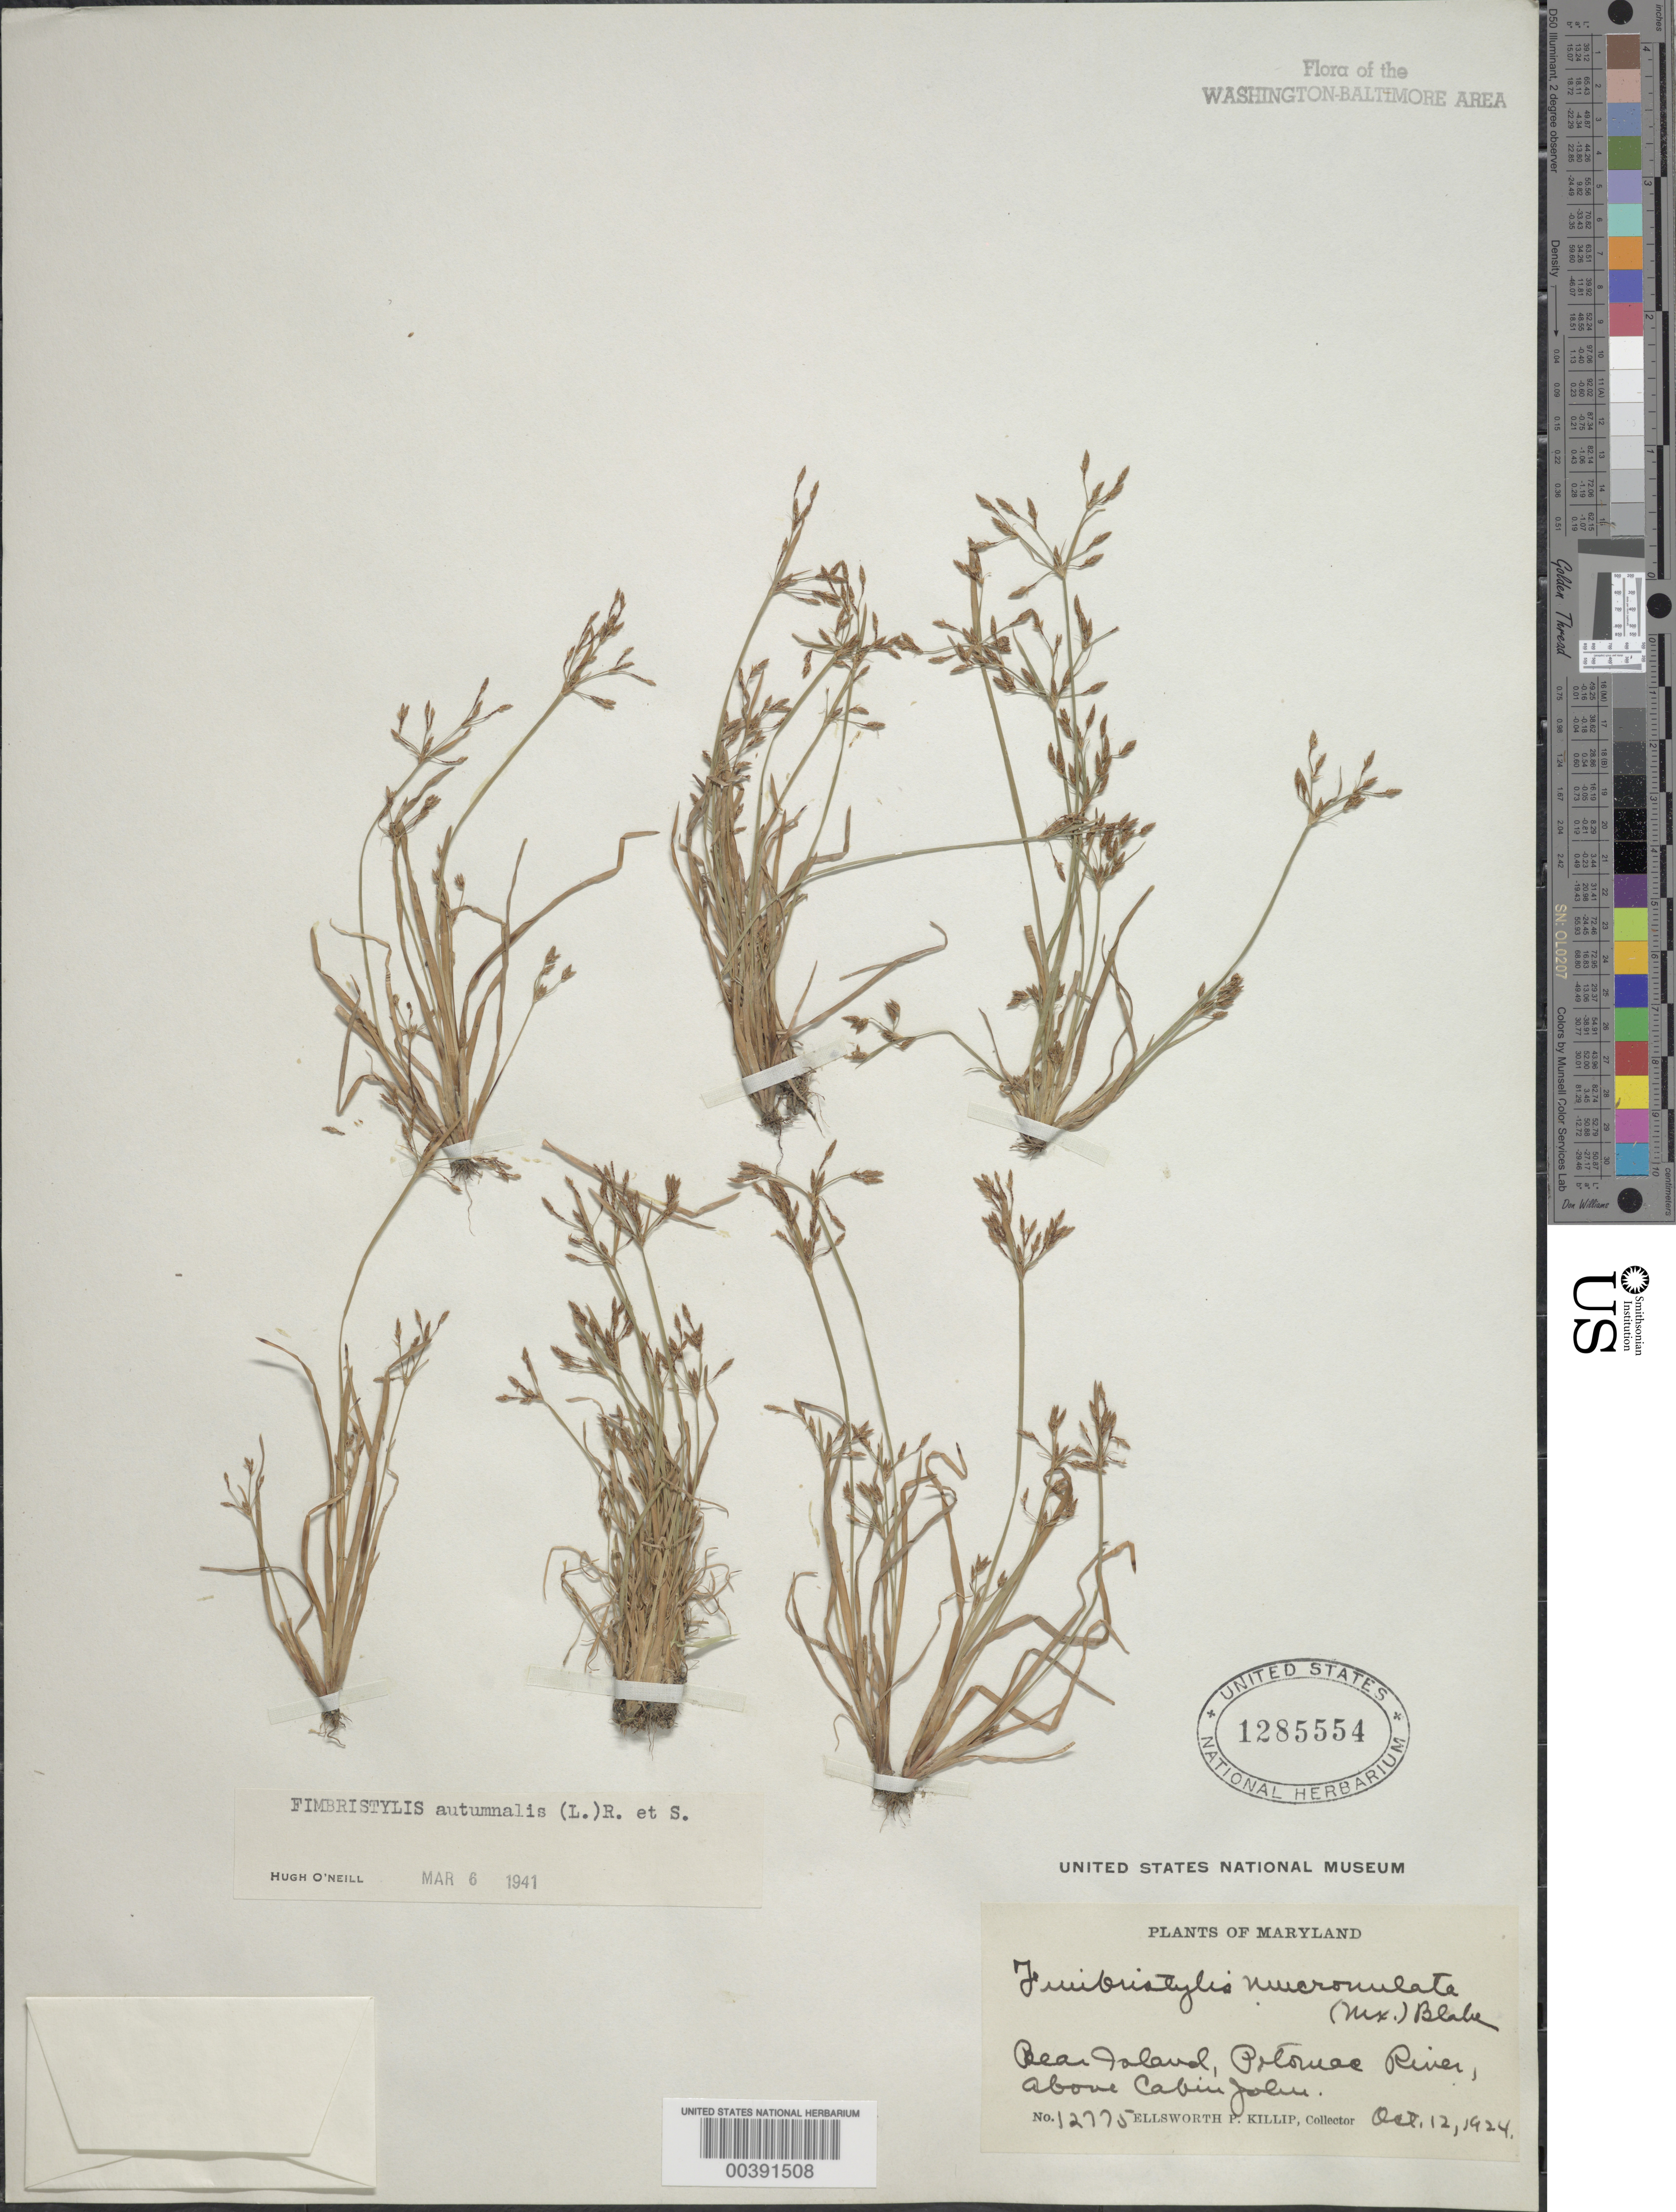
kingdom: Plantae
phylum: Tracheophyta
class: Liliopsida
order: Poales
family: Cyperaceae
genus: Fimbristylis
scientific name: Fimbristylis autumnalis (L.) Roem. & Schult.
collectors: E. P. Killip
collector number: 12775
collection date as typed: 12 Oct 1924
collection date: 1924-10-12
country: United States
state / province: Maryland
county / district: Montgomery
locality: Bear Island C. & O. Canal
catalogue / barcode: US 1285554